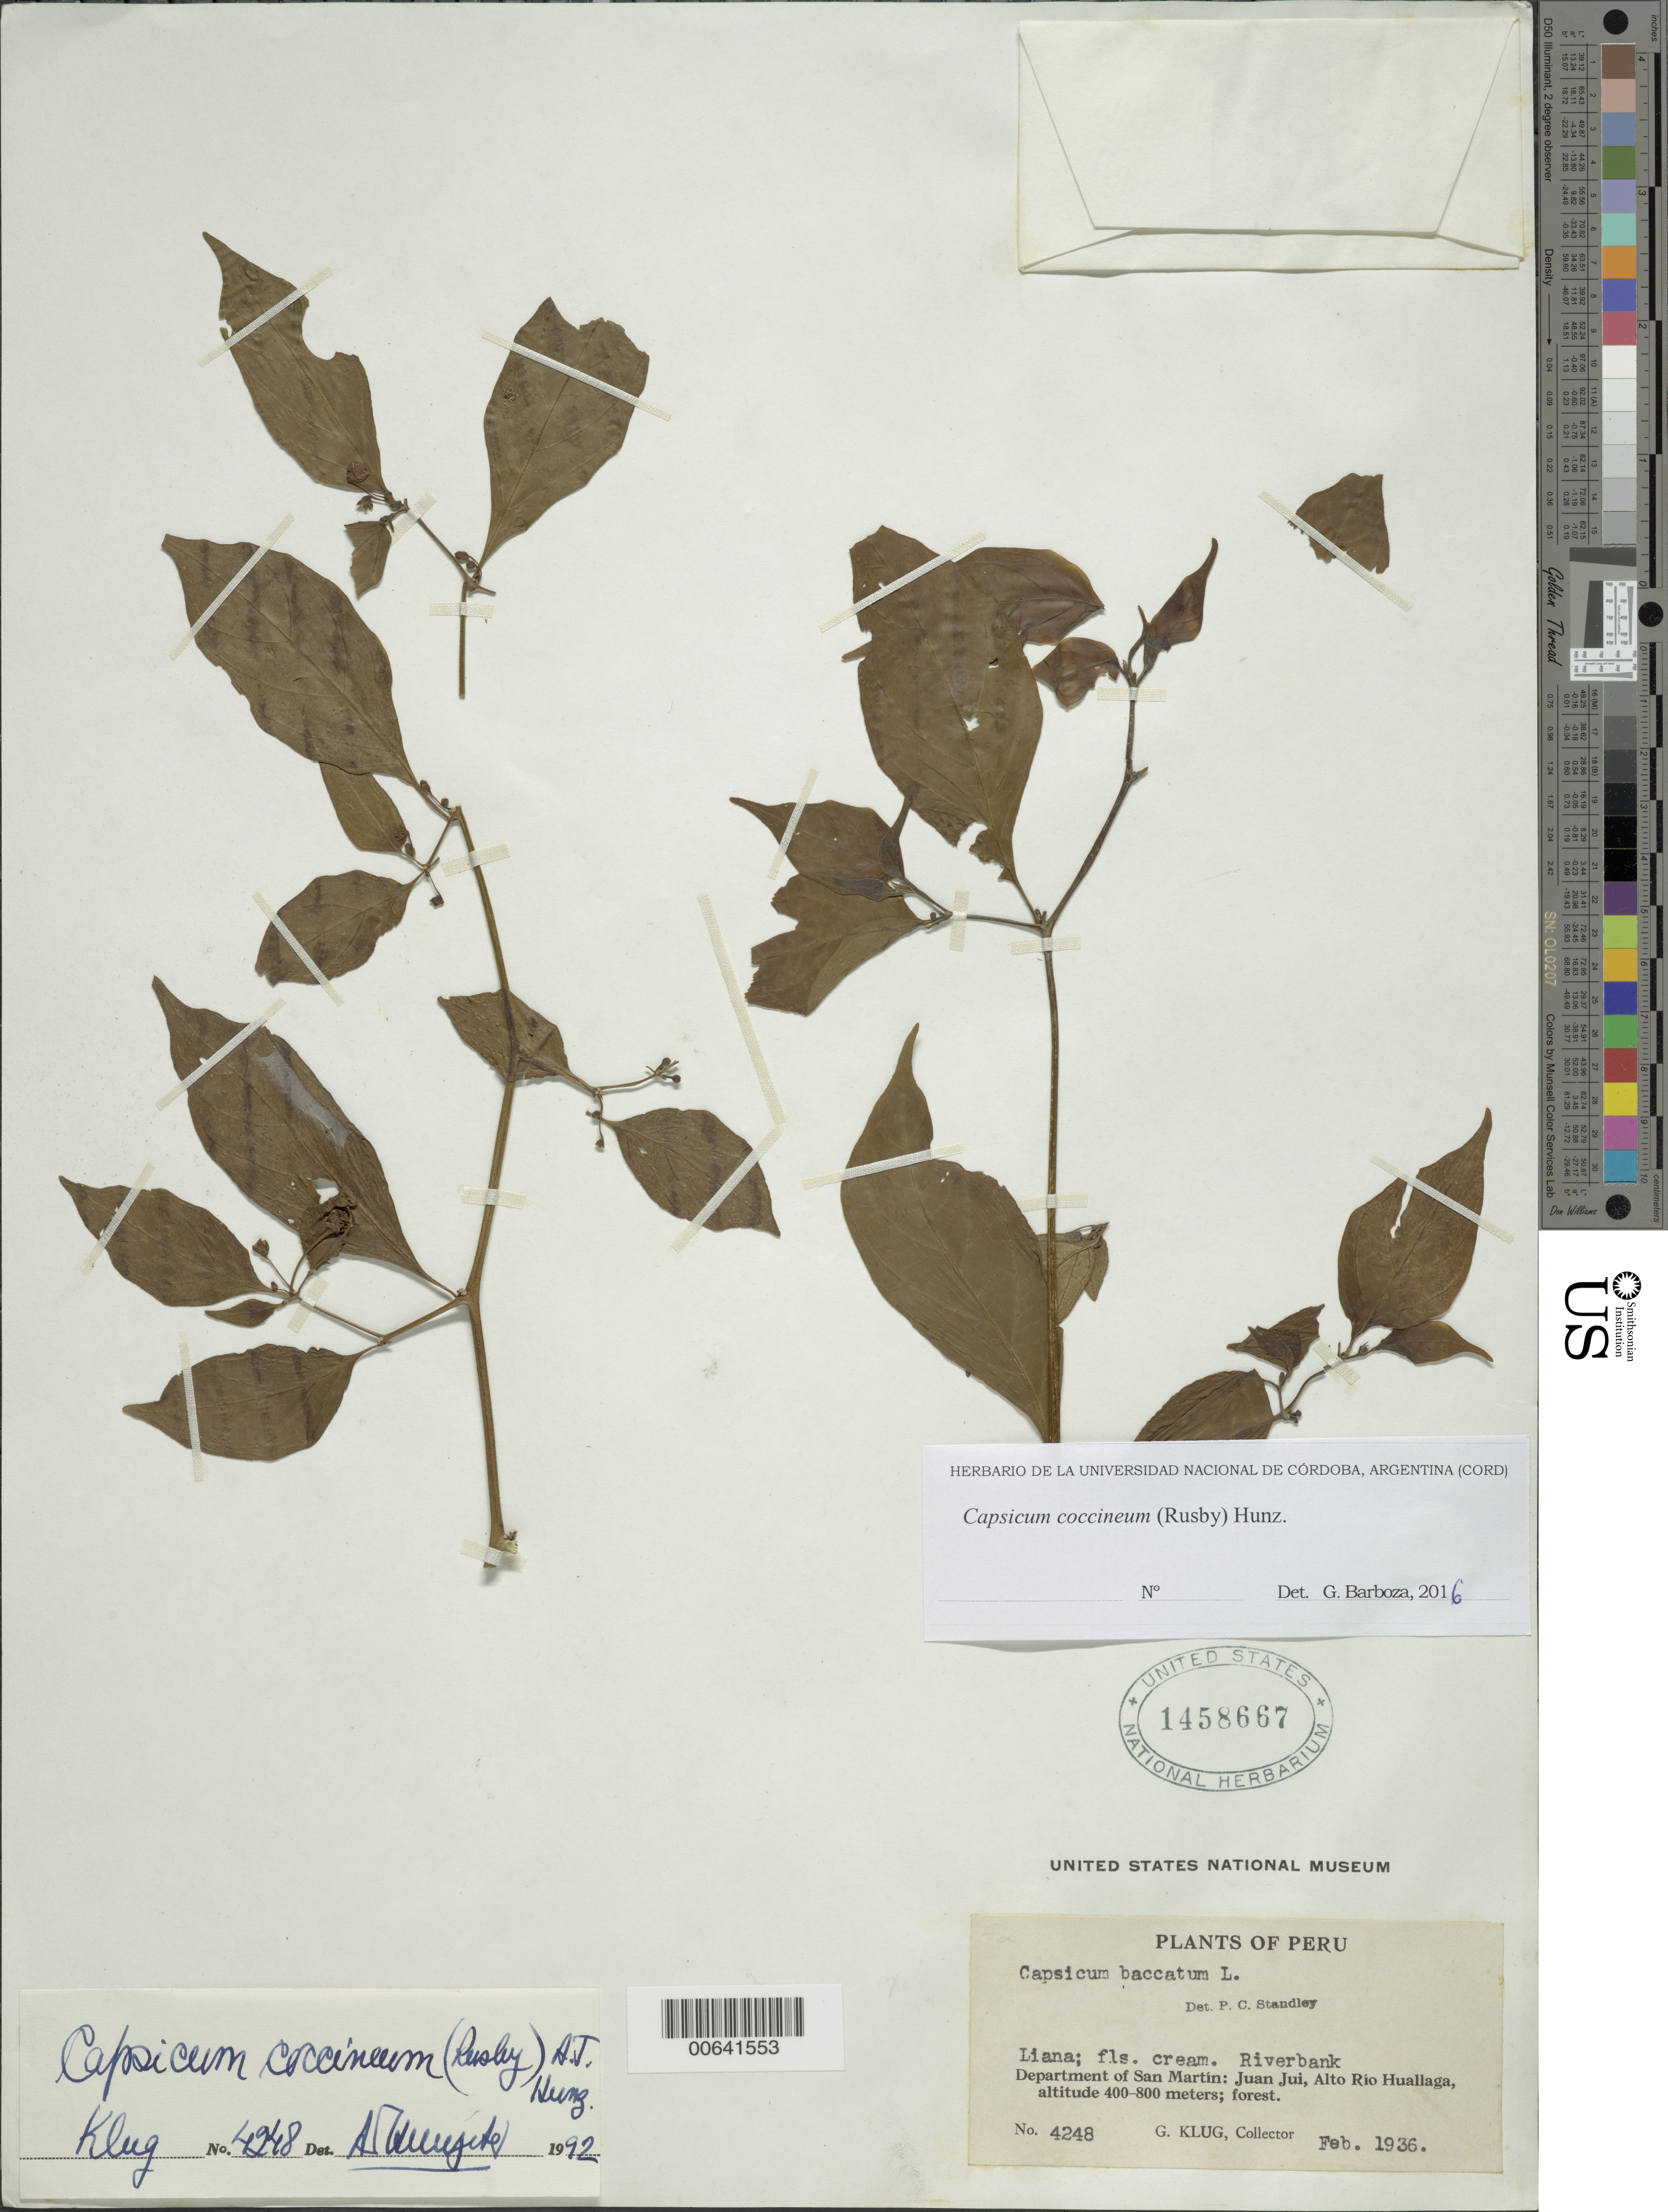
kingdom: Plantae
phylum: Tracheophyta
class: Magnoliopsida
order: Solanales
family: Solanaceae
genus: Capsicum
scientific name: Capsicum coccineum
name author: (Rusby) Hunz.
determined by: Barboza, G. E., (CORD), Museo Botanico - Cordoba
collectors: G. Klug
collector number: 4248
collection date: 1936-02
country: Peru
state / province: San Martín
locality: Juan Jui, Alto Rio Huallaga.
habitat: Forest.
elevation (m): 400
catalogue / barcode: US 1458667